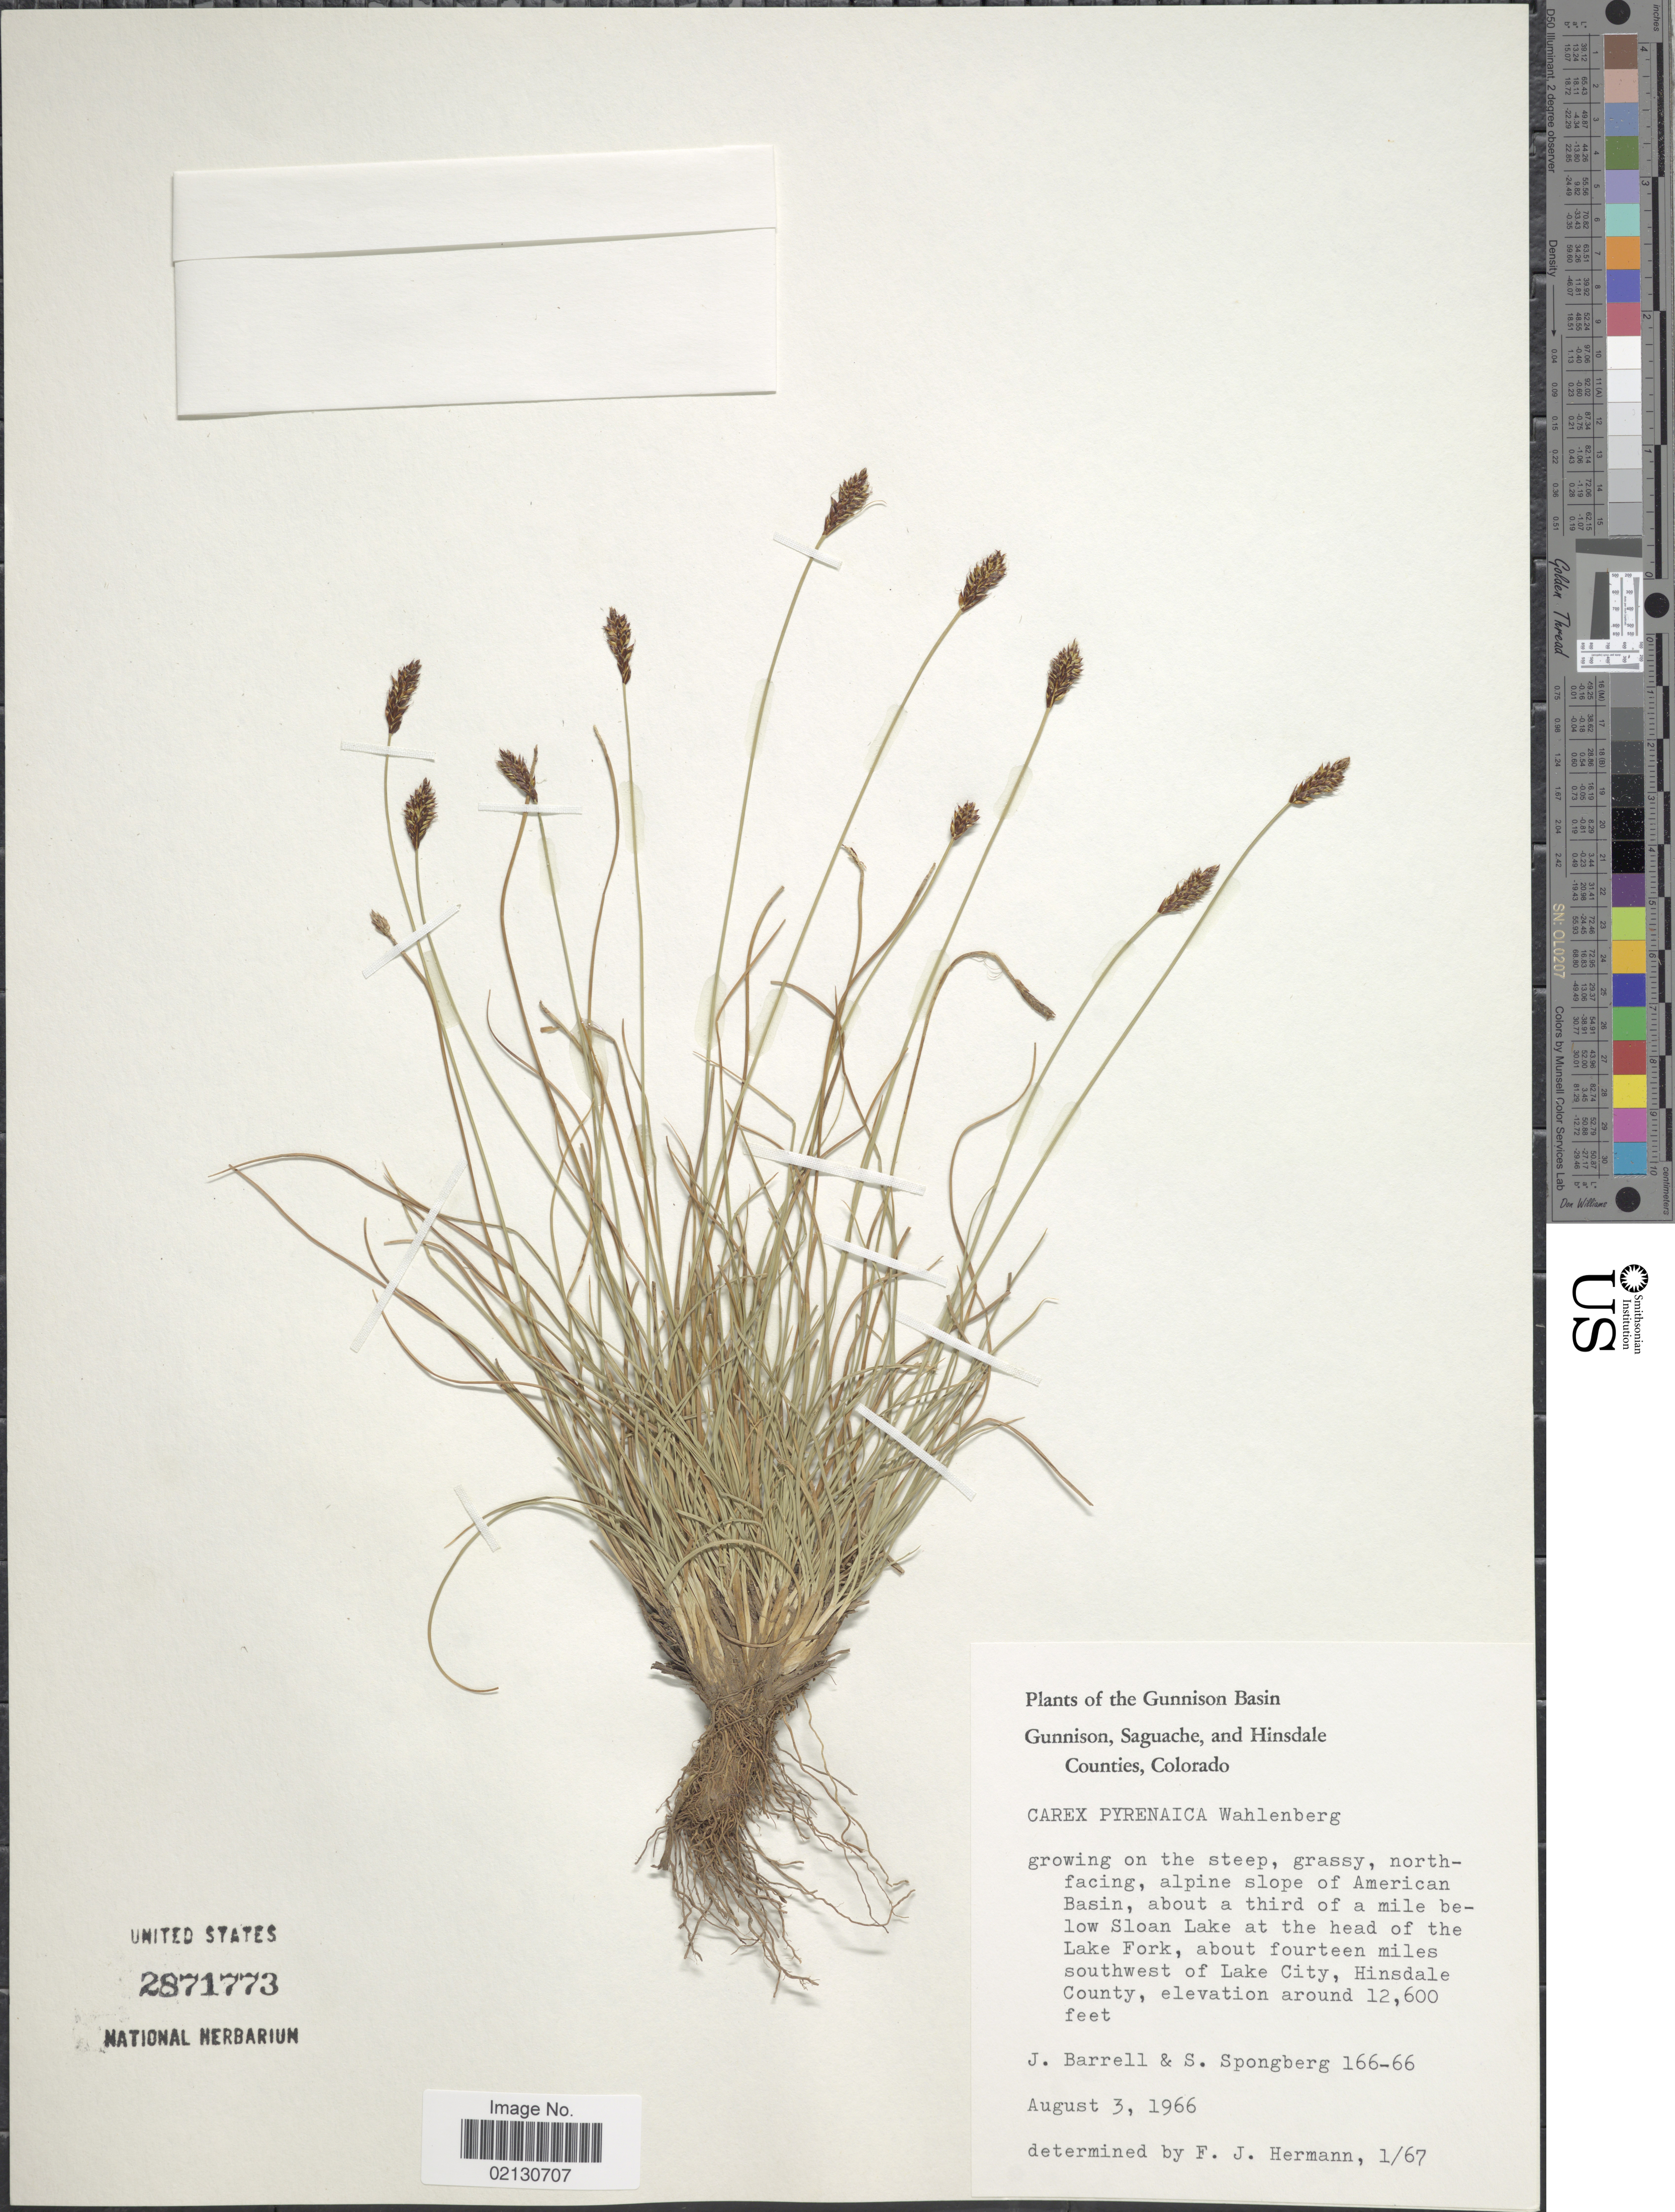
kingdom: Plantae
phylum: Tracheophyta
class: Liliopsida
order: Poales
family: Cyperaceae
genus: Carex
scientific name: Carex micropoda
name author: C.A. Mey.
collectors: J. Barrell & S. A.Spongberg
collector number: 166-66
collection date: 1966-08-03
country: United States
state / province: Colorado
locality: Gunnison Basin. American Basin, about a third of a mile below Sloan Lake at the head of the Lake Fork, about fourteen miles southwest of Lake City, Hinsdale County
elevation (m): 3840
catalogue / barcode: US 2871773